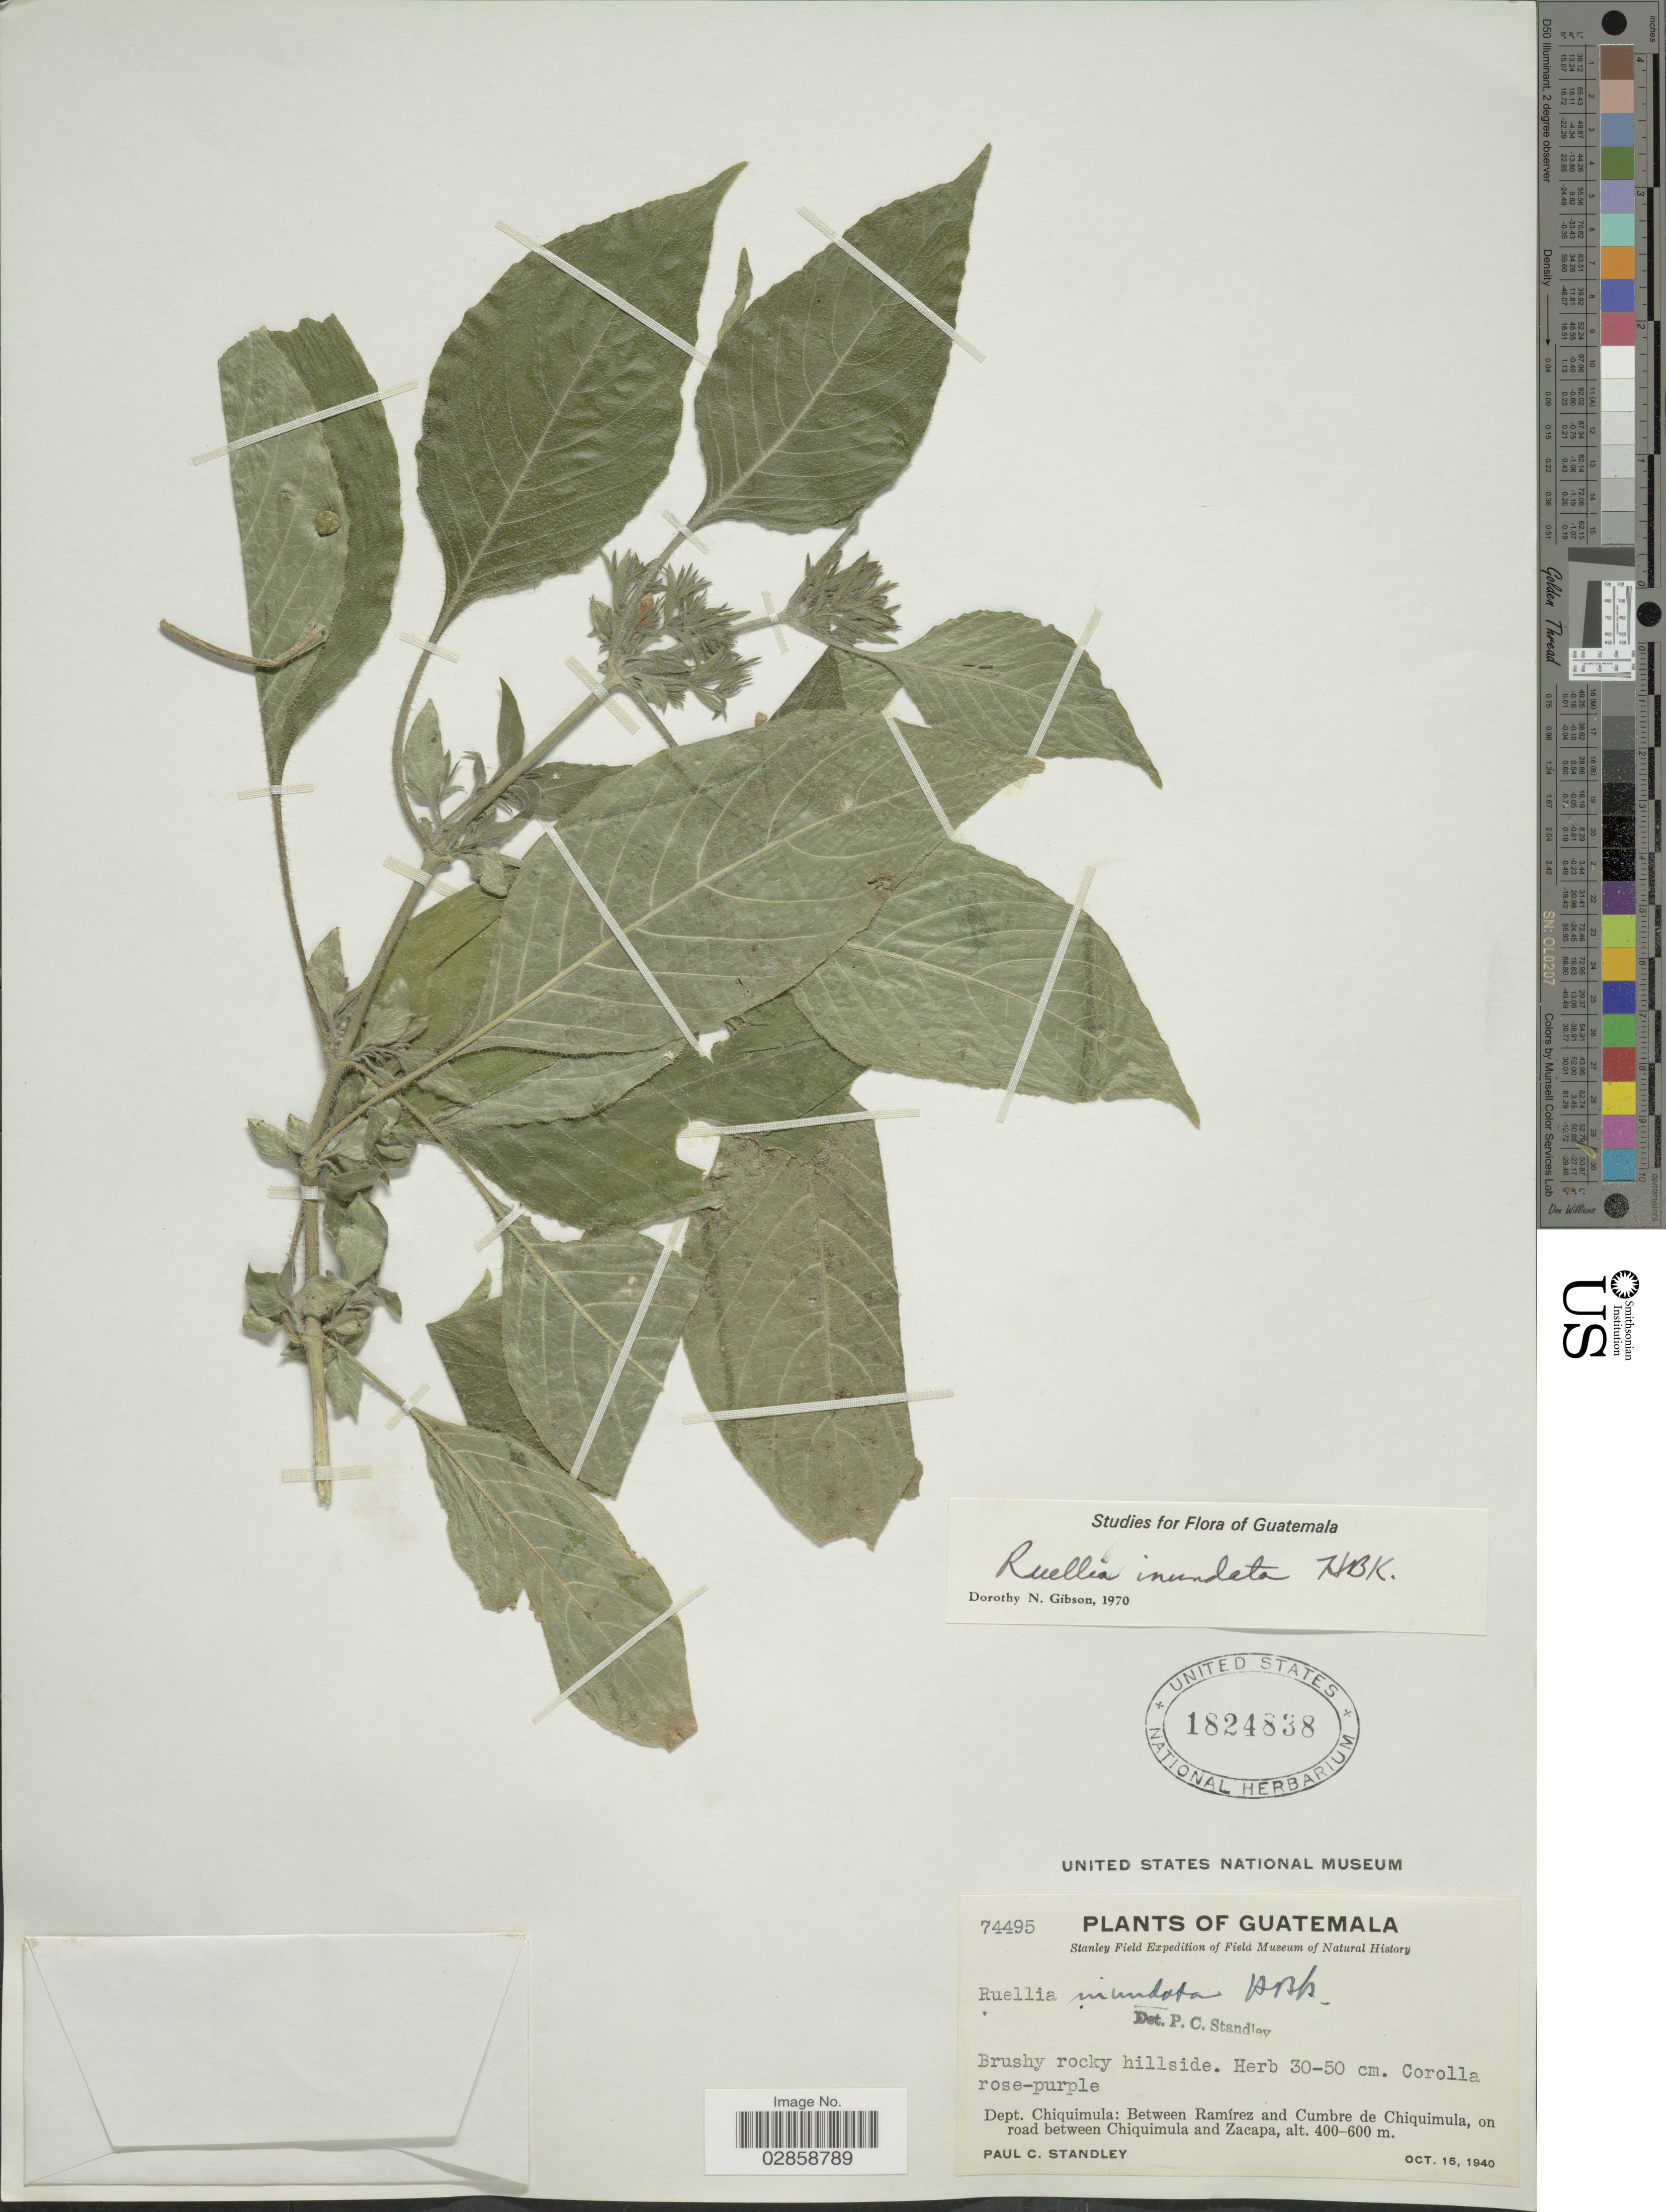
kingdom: Plantae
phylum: Tracheophyta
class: Magnoliopsida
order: Lamiales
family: Acanthaceae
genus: Ruellia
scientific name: Ruellia inundata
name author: Kunth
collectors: P. C. Standley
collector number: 74495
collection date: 1940-10-15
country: Guatemala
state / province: Chiquimula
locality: Dept. Chiquimula: Between Ramírez and Cumbre de Chiquimula, on road between Chiquimula and Zacapa.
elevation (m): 400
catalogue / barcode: US 1824838